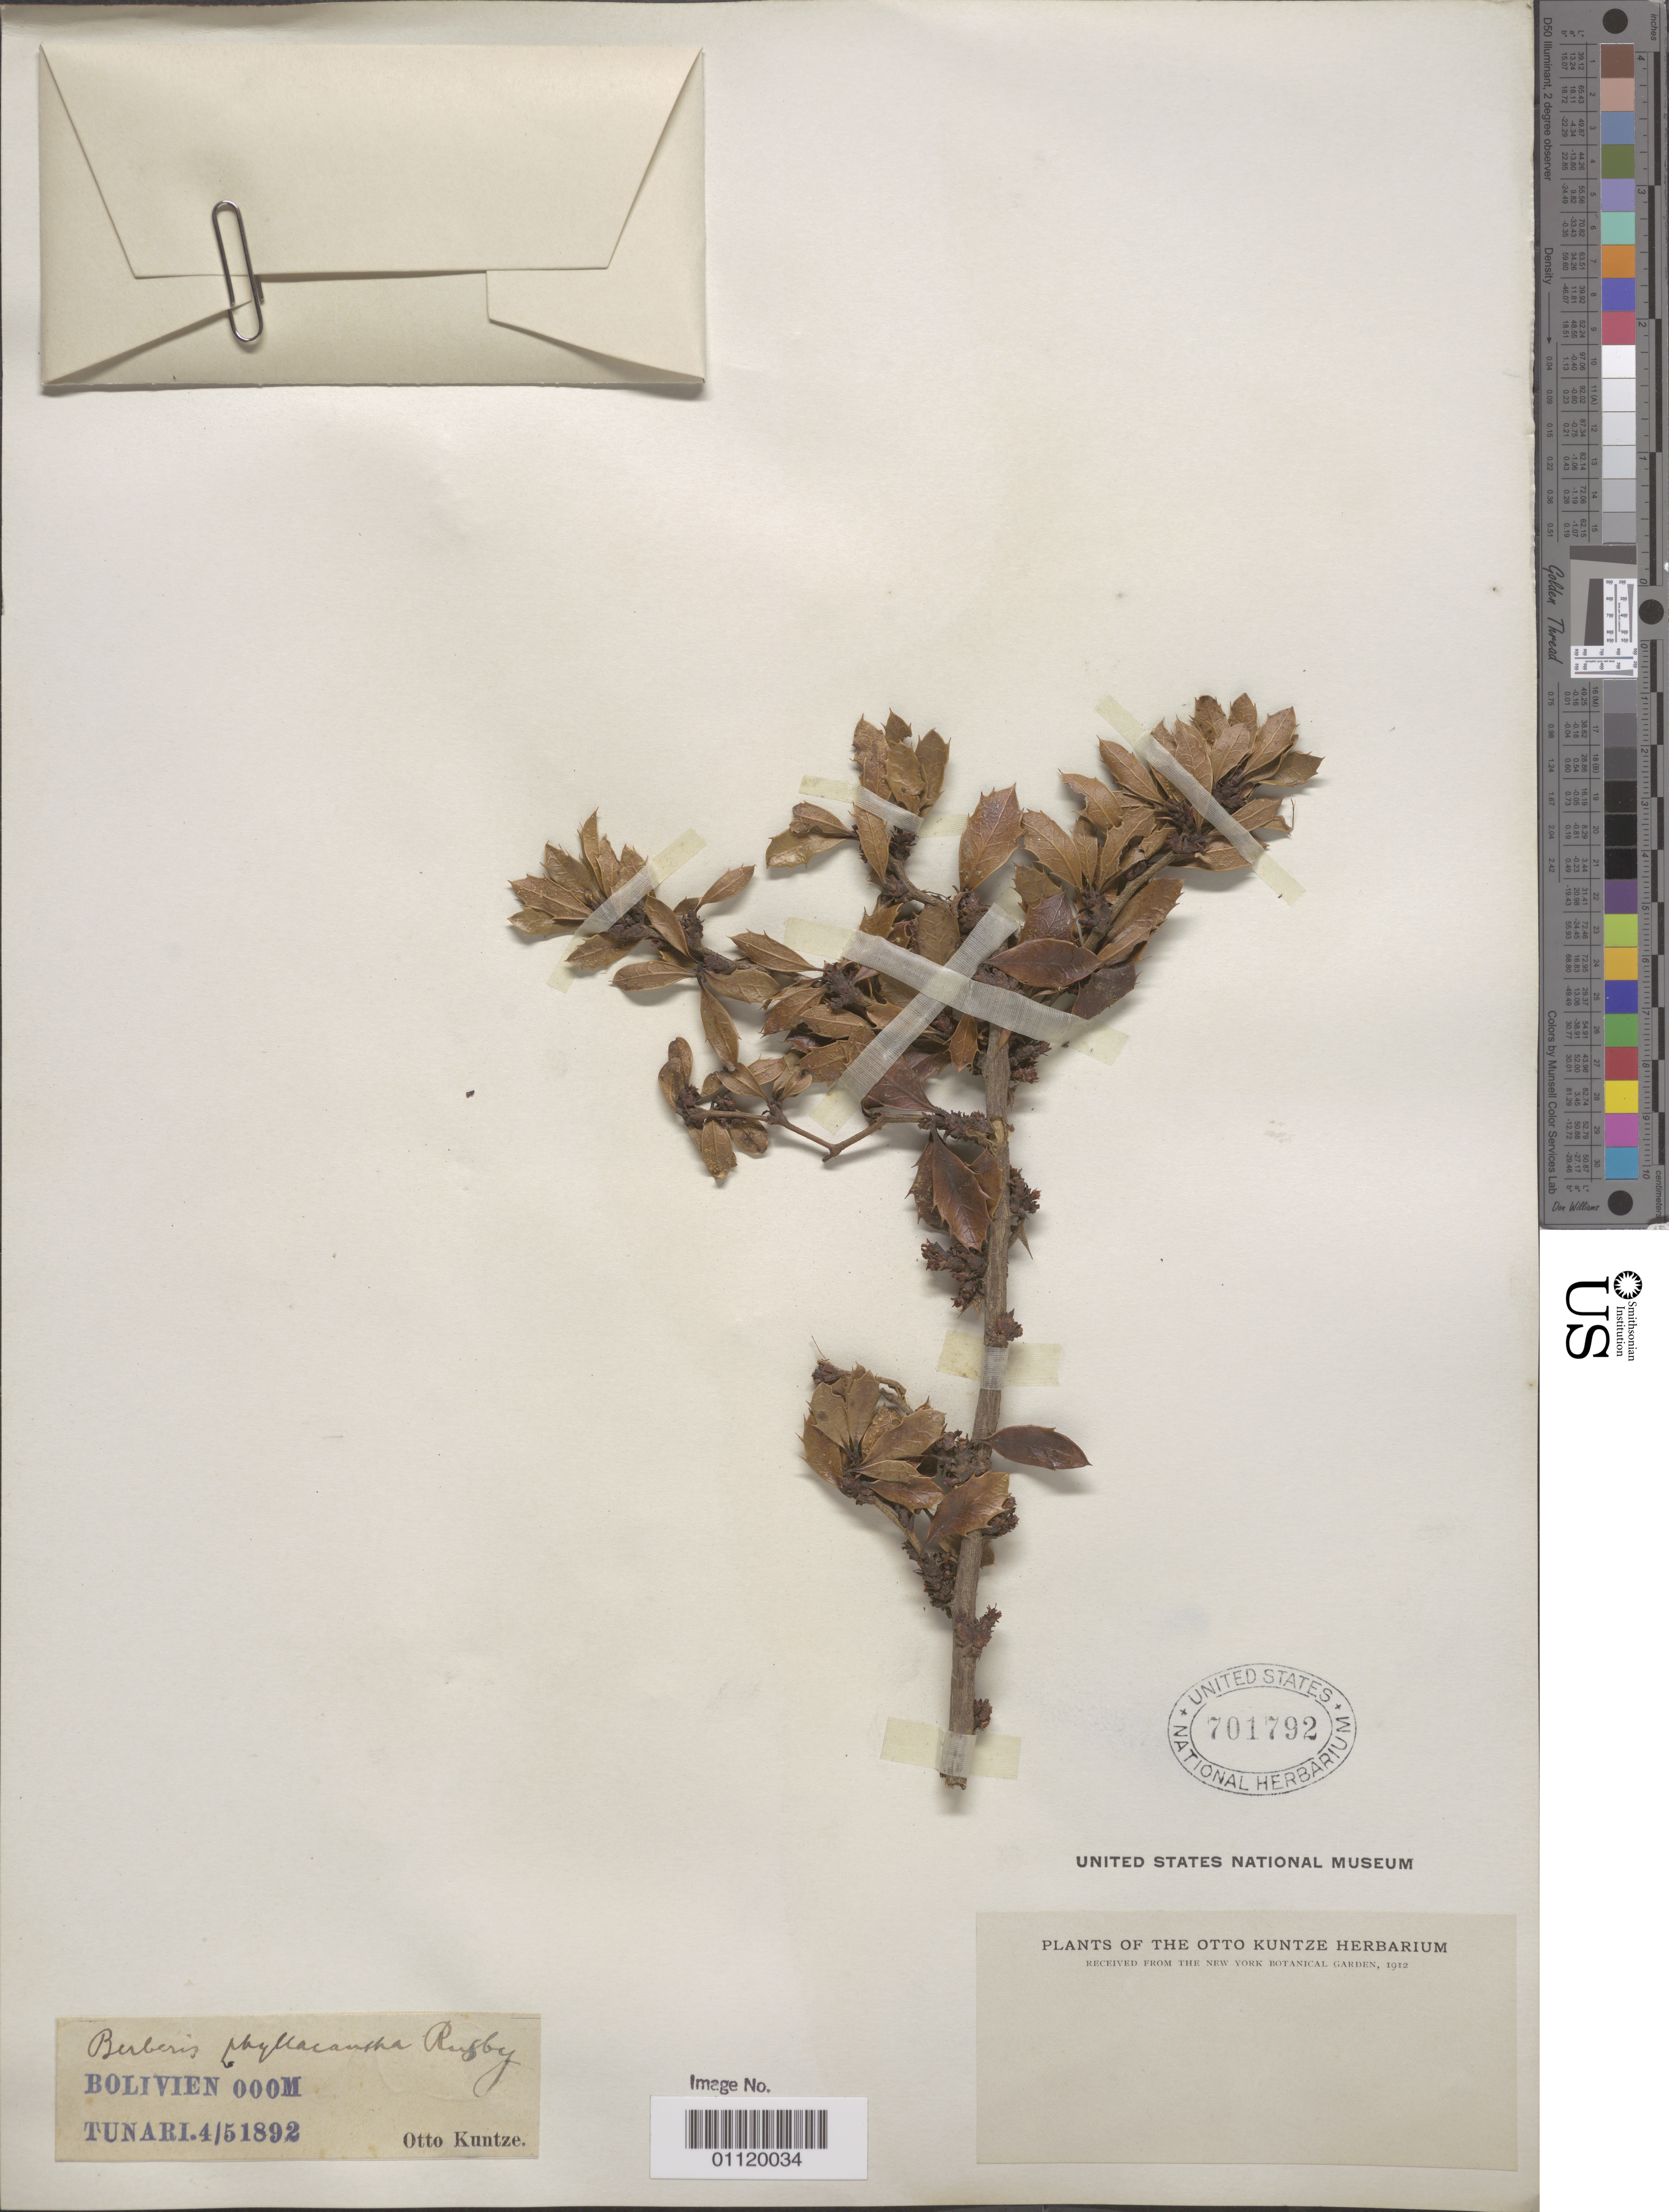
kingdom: Plantae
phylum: Tracheophyta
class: Magnoliopsida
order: Ranunculales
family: Berberidaceae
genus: Berberis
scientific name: Berberis phyllacantha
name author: Rusby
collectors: C.E.O. Kuntze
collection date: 1892-05-04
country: Bolivia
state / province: Cochabamba (?)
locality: Tunari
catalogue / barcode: US 701792